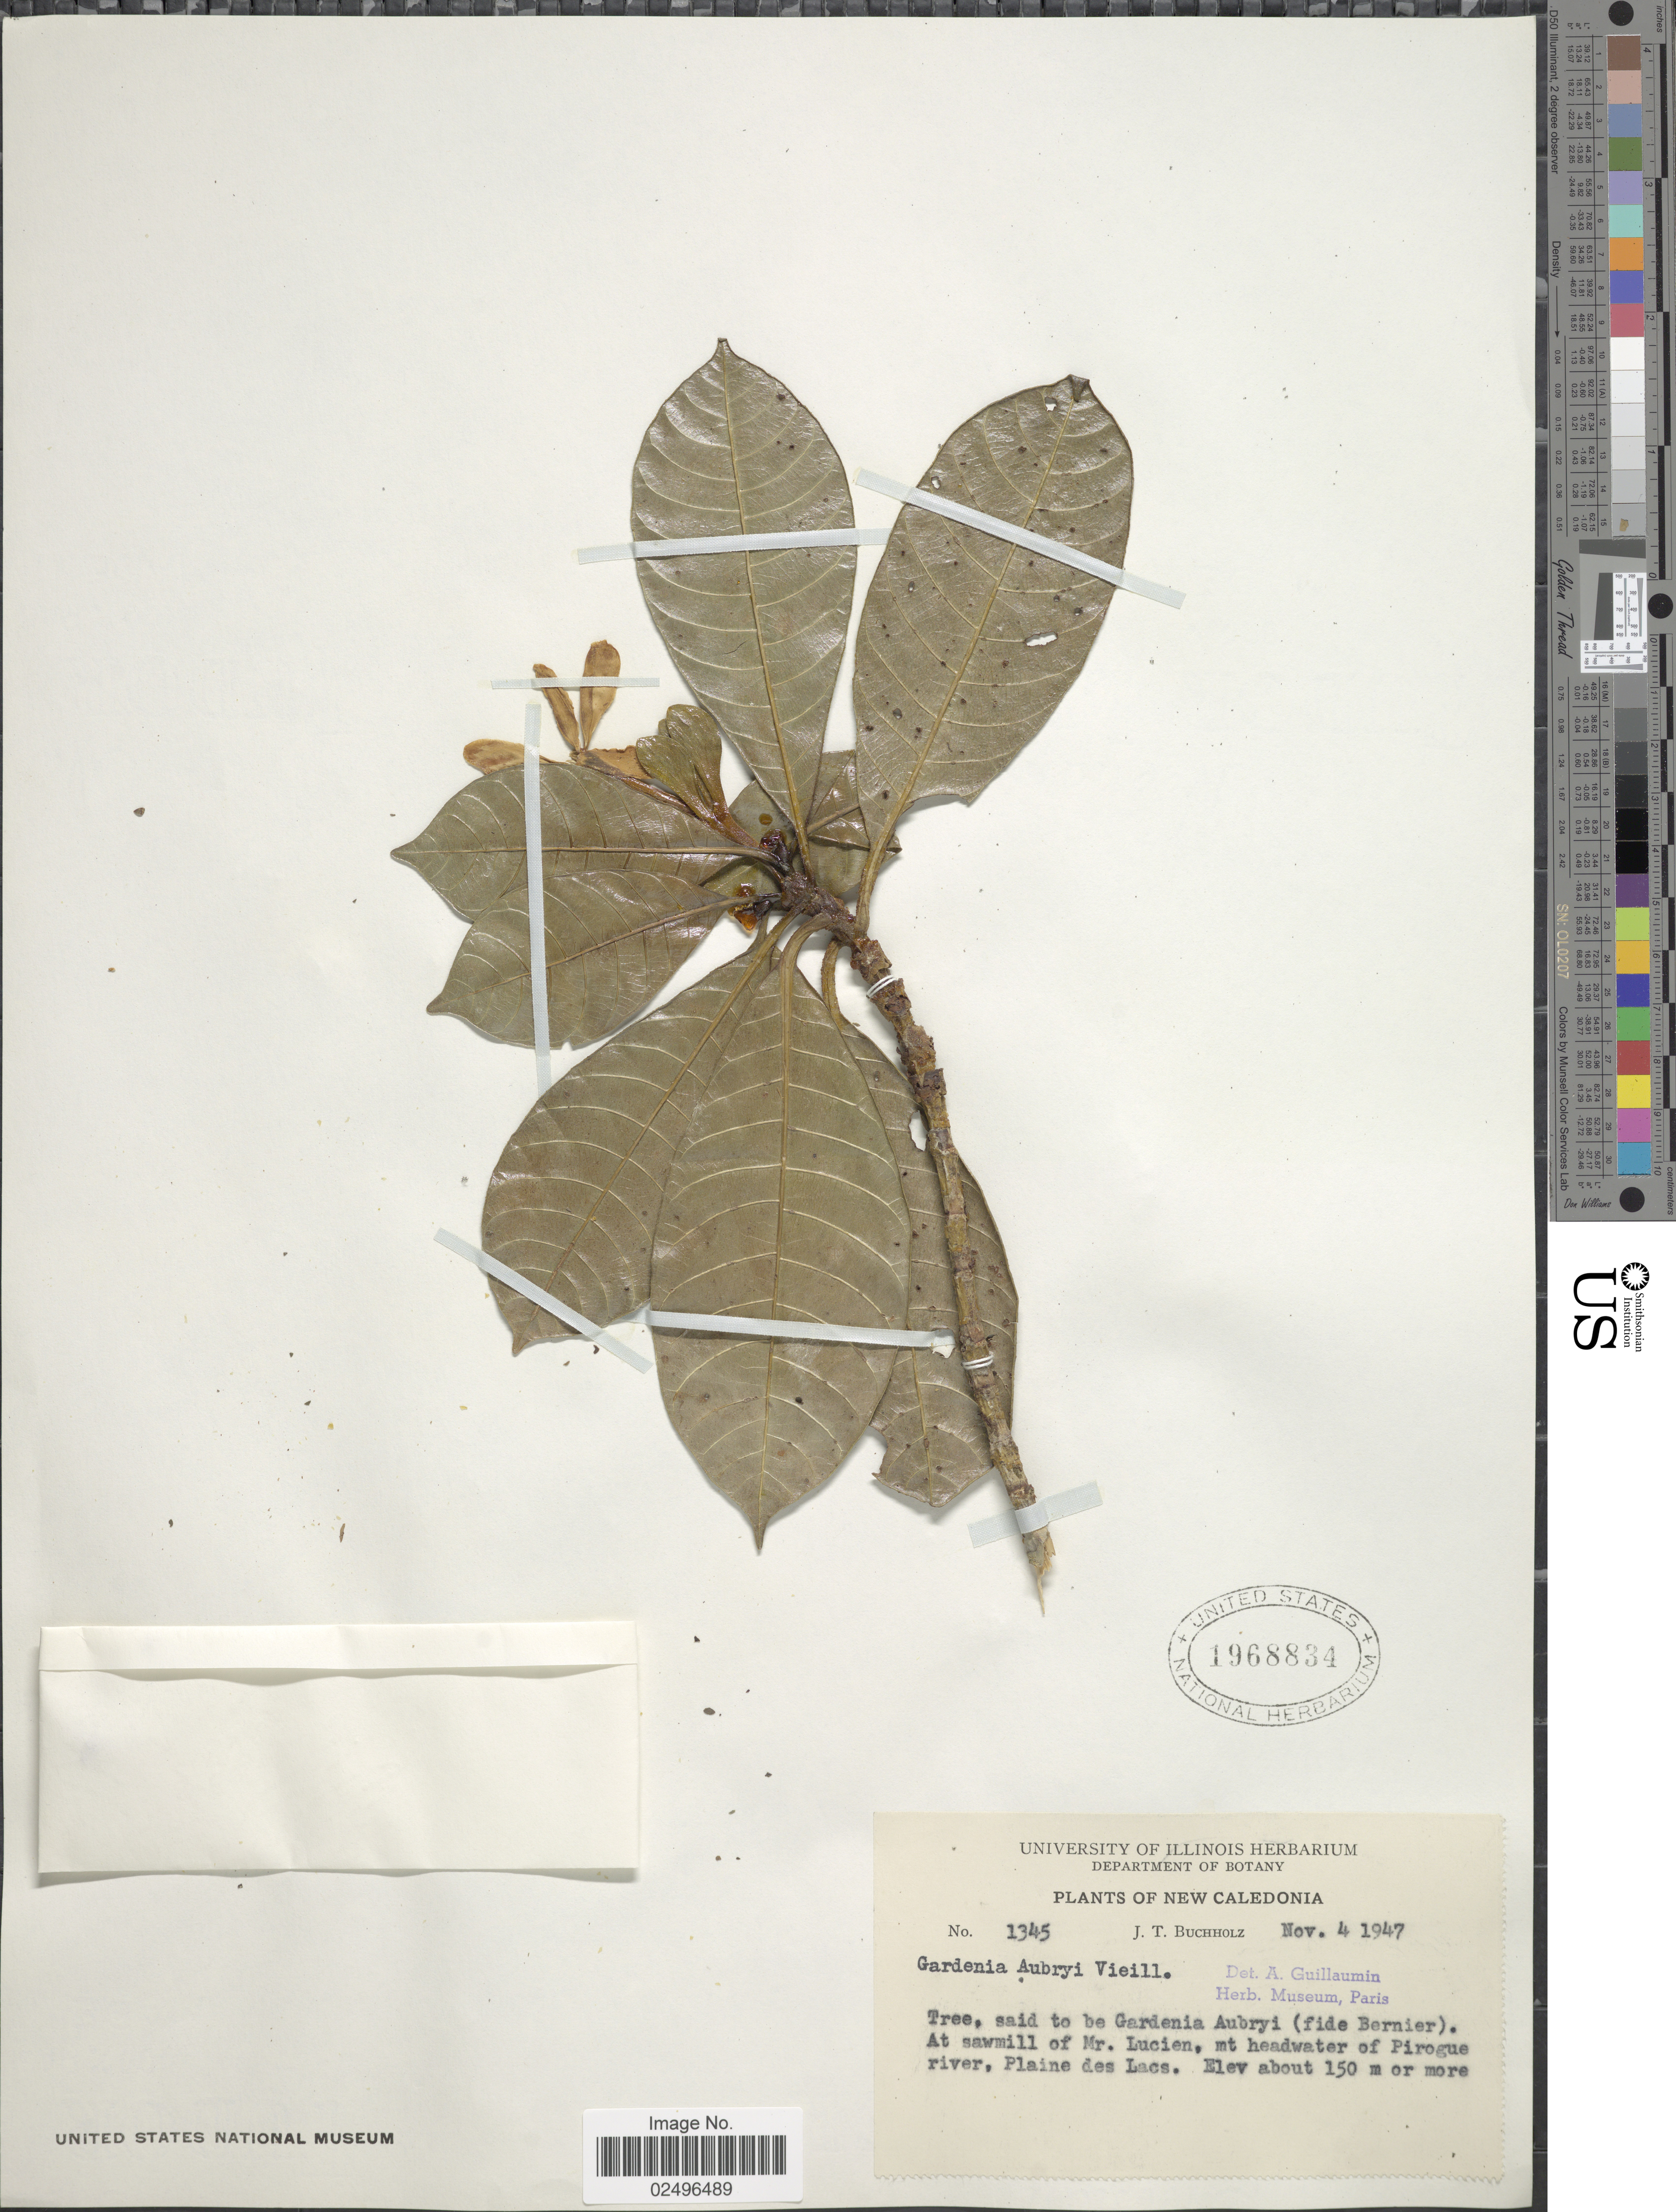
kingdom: Plantae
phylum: Tracheophyta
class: Magnoliopsida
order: Gentianales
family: Rubiaceae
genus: Gardenia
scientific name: Gardenia aubryi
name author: Vieill.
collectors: J. T. Buchholz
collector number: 1345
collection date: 1947-11-04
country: New Caledonia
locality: At sawmill of Mr. Lucien, mt headwater of Pirogue river, Plaine des Lacs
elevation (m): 150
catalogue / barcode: US 1968834